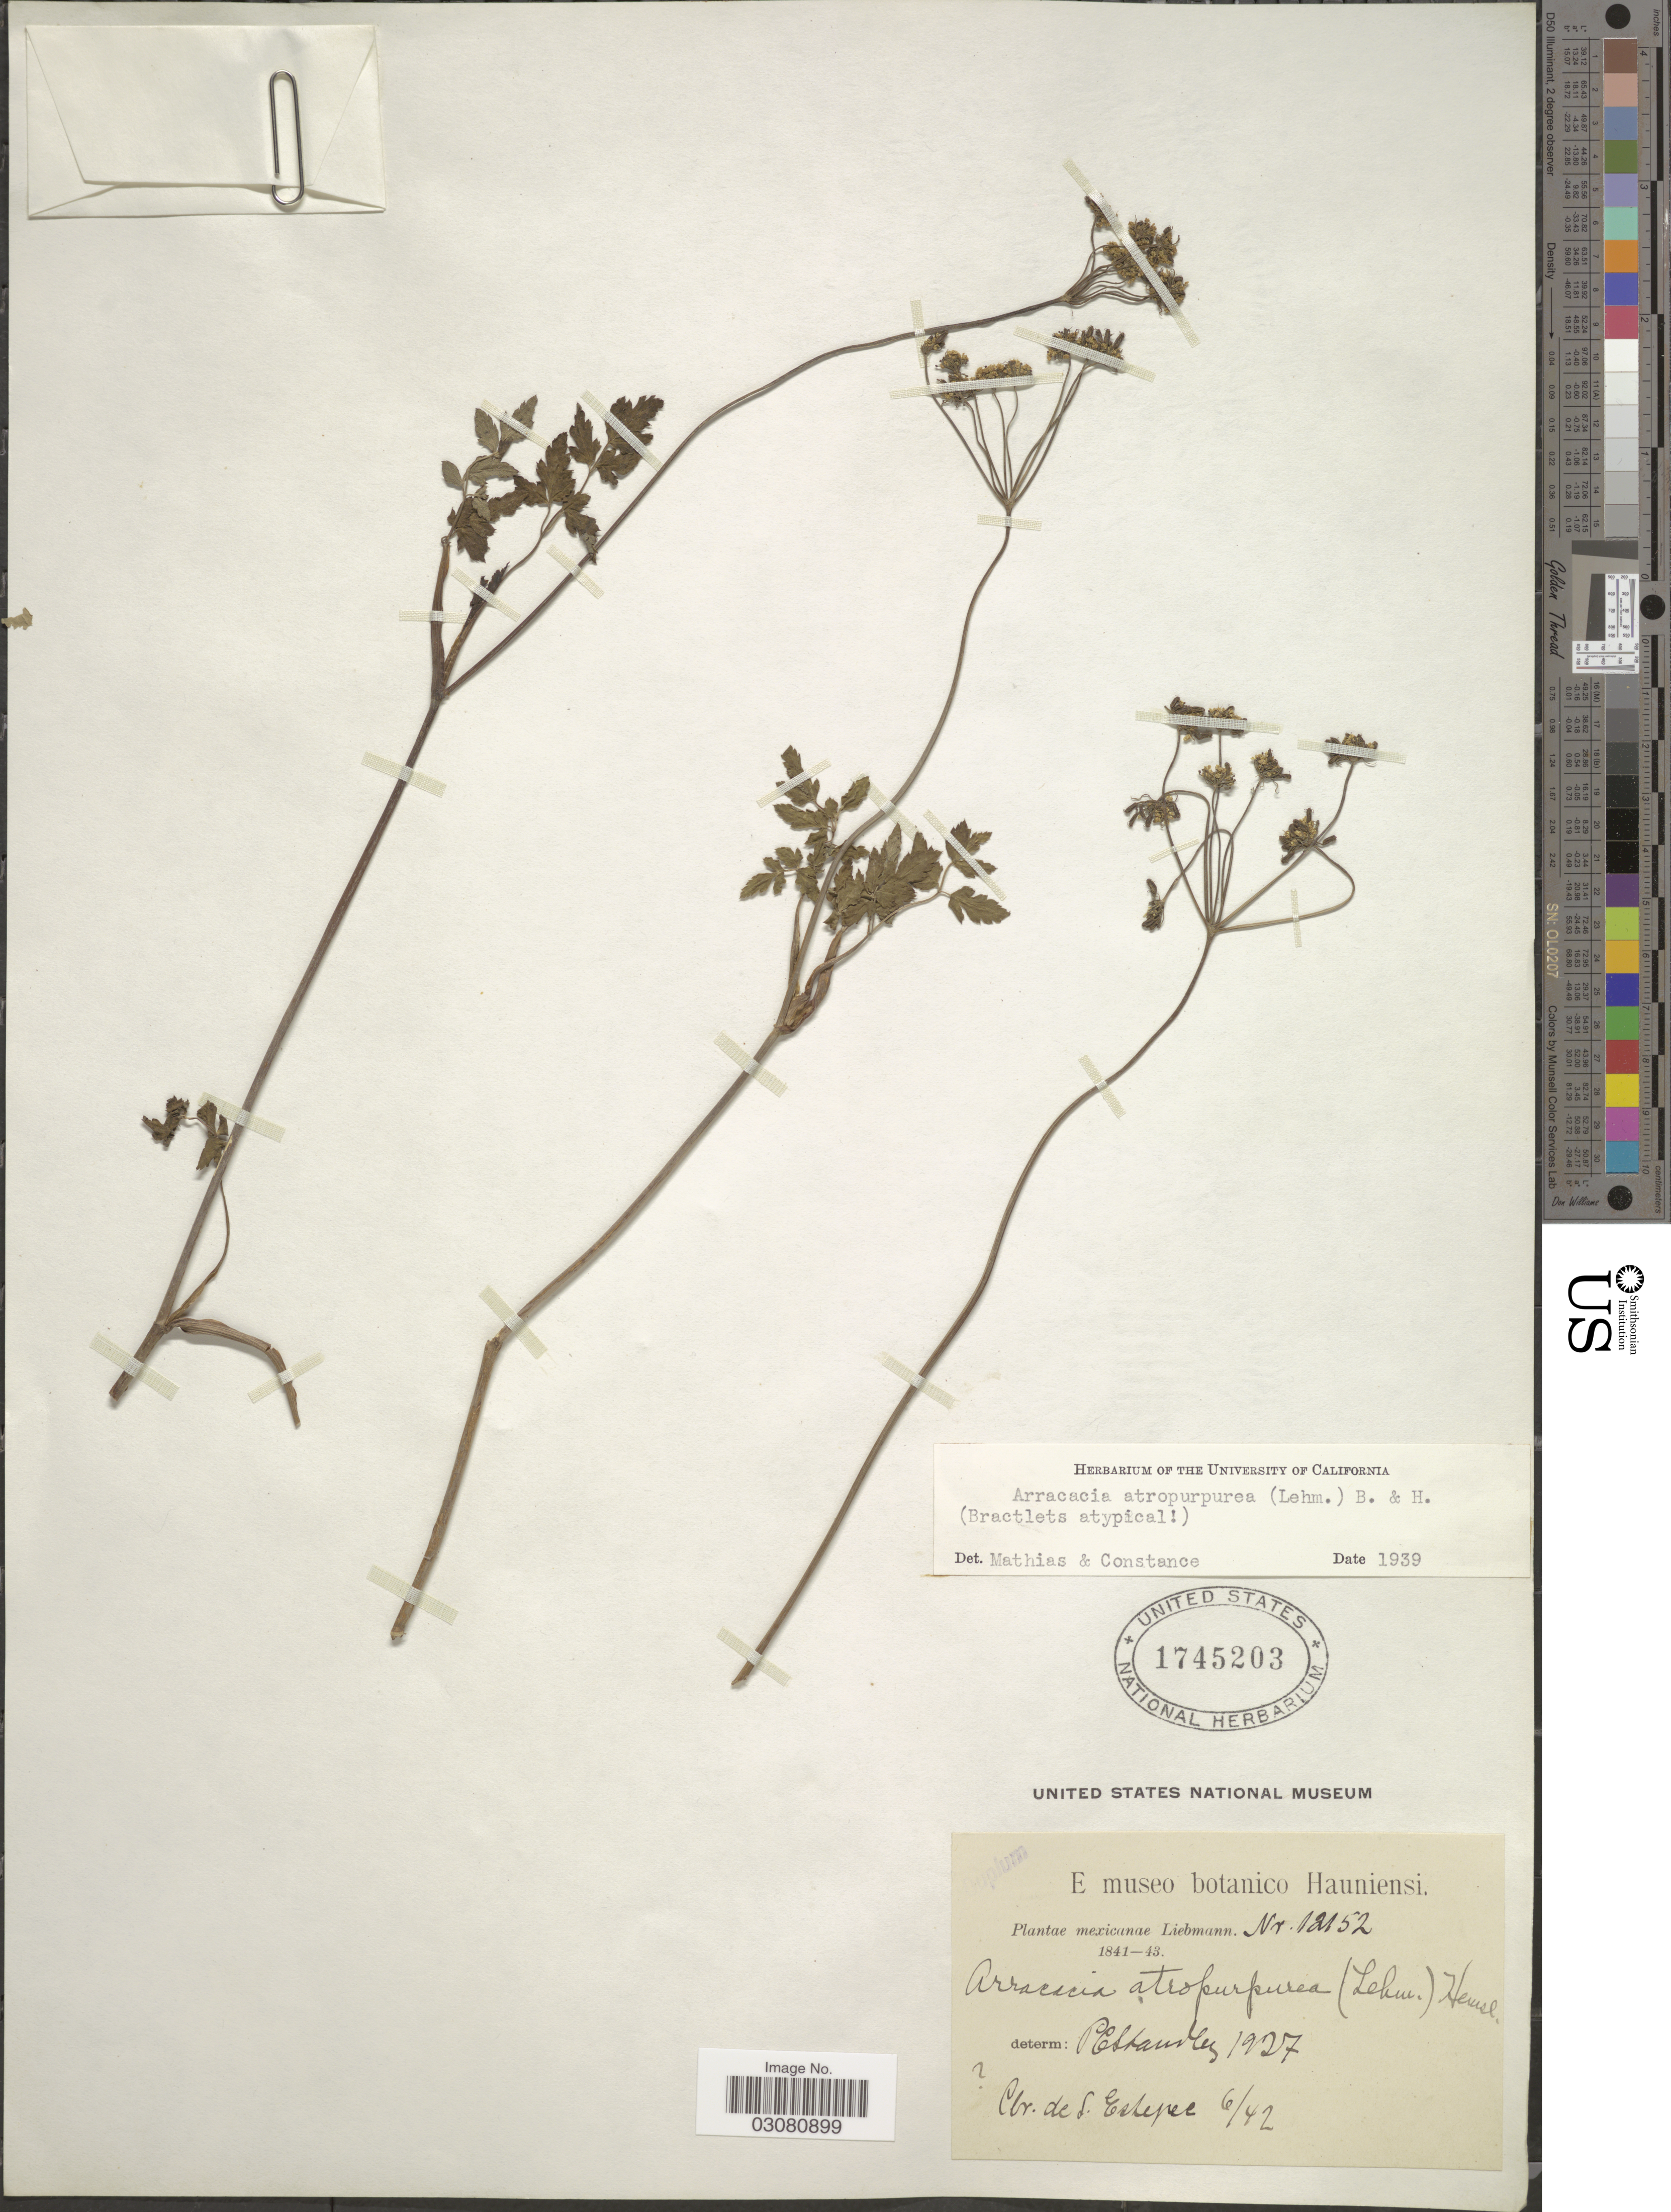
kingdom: Plantae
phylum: Tracheophyta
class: Magnoliopsida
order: Apiales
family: Apiaceae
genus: Arracacia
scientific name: Arracacia atropurpurea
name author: (Lehm.) Benth. & Hook. f. ex Hemsl.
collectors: Liebmann, --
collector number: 12152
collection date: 1842-06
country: Mexico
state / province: México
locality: Cbr. de S. Estepec. Mexicanae.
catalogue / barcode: US 1745203